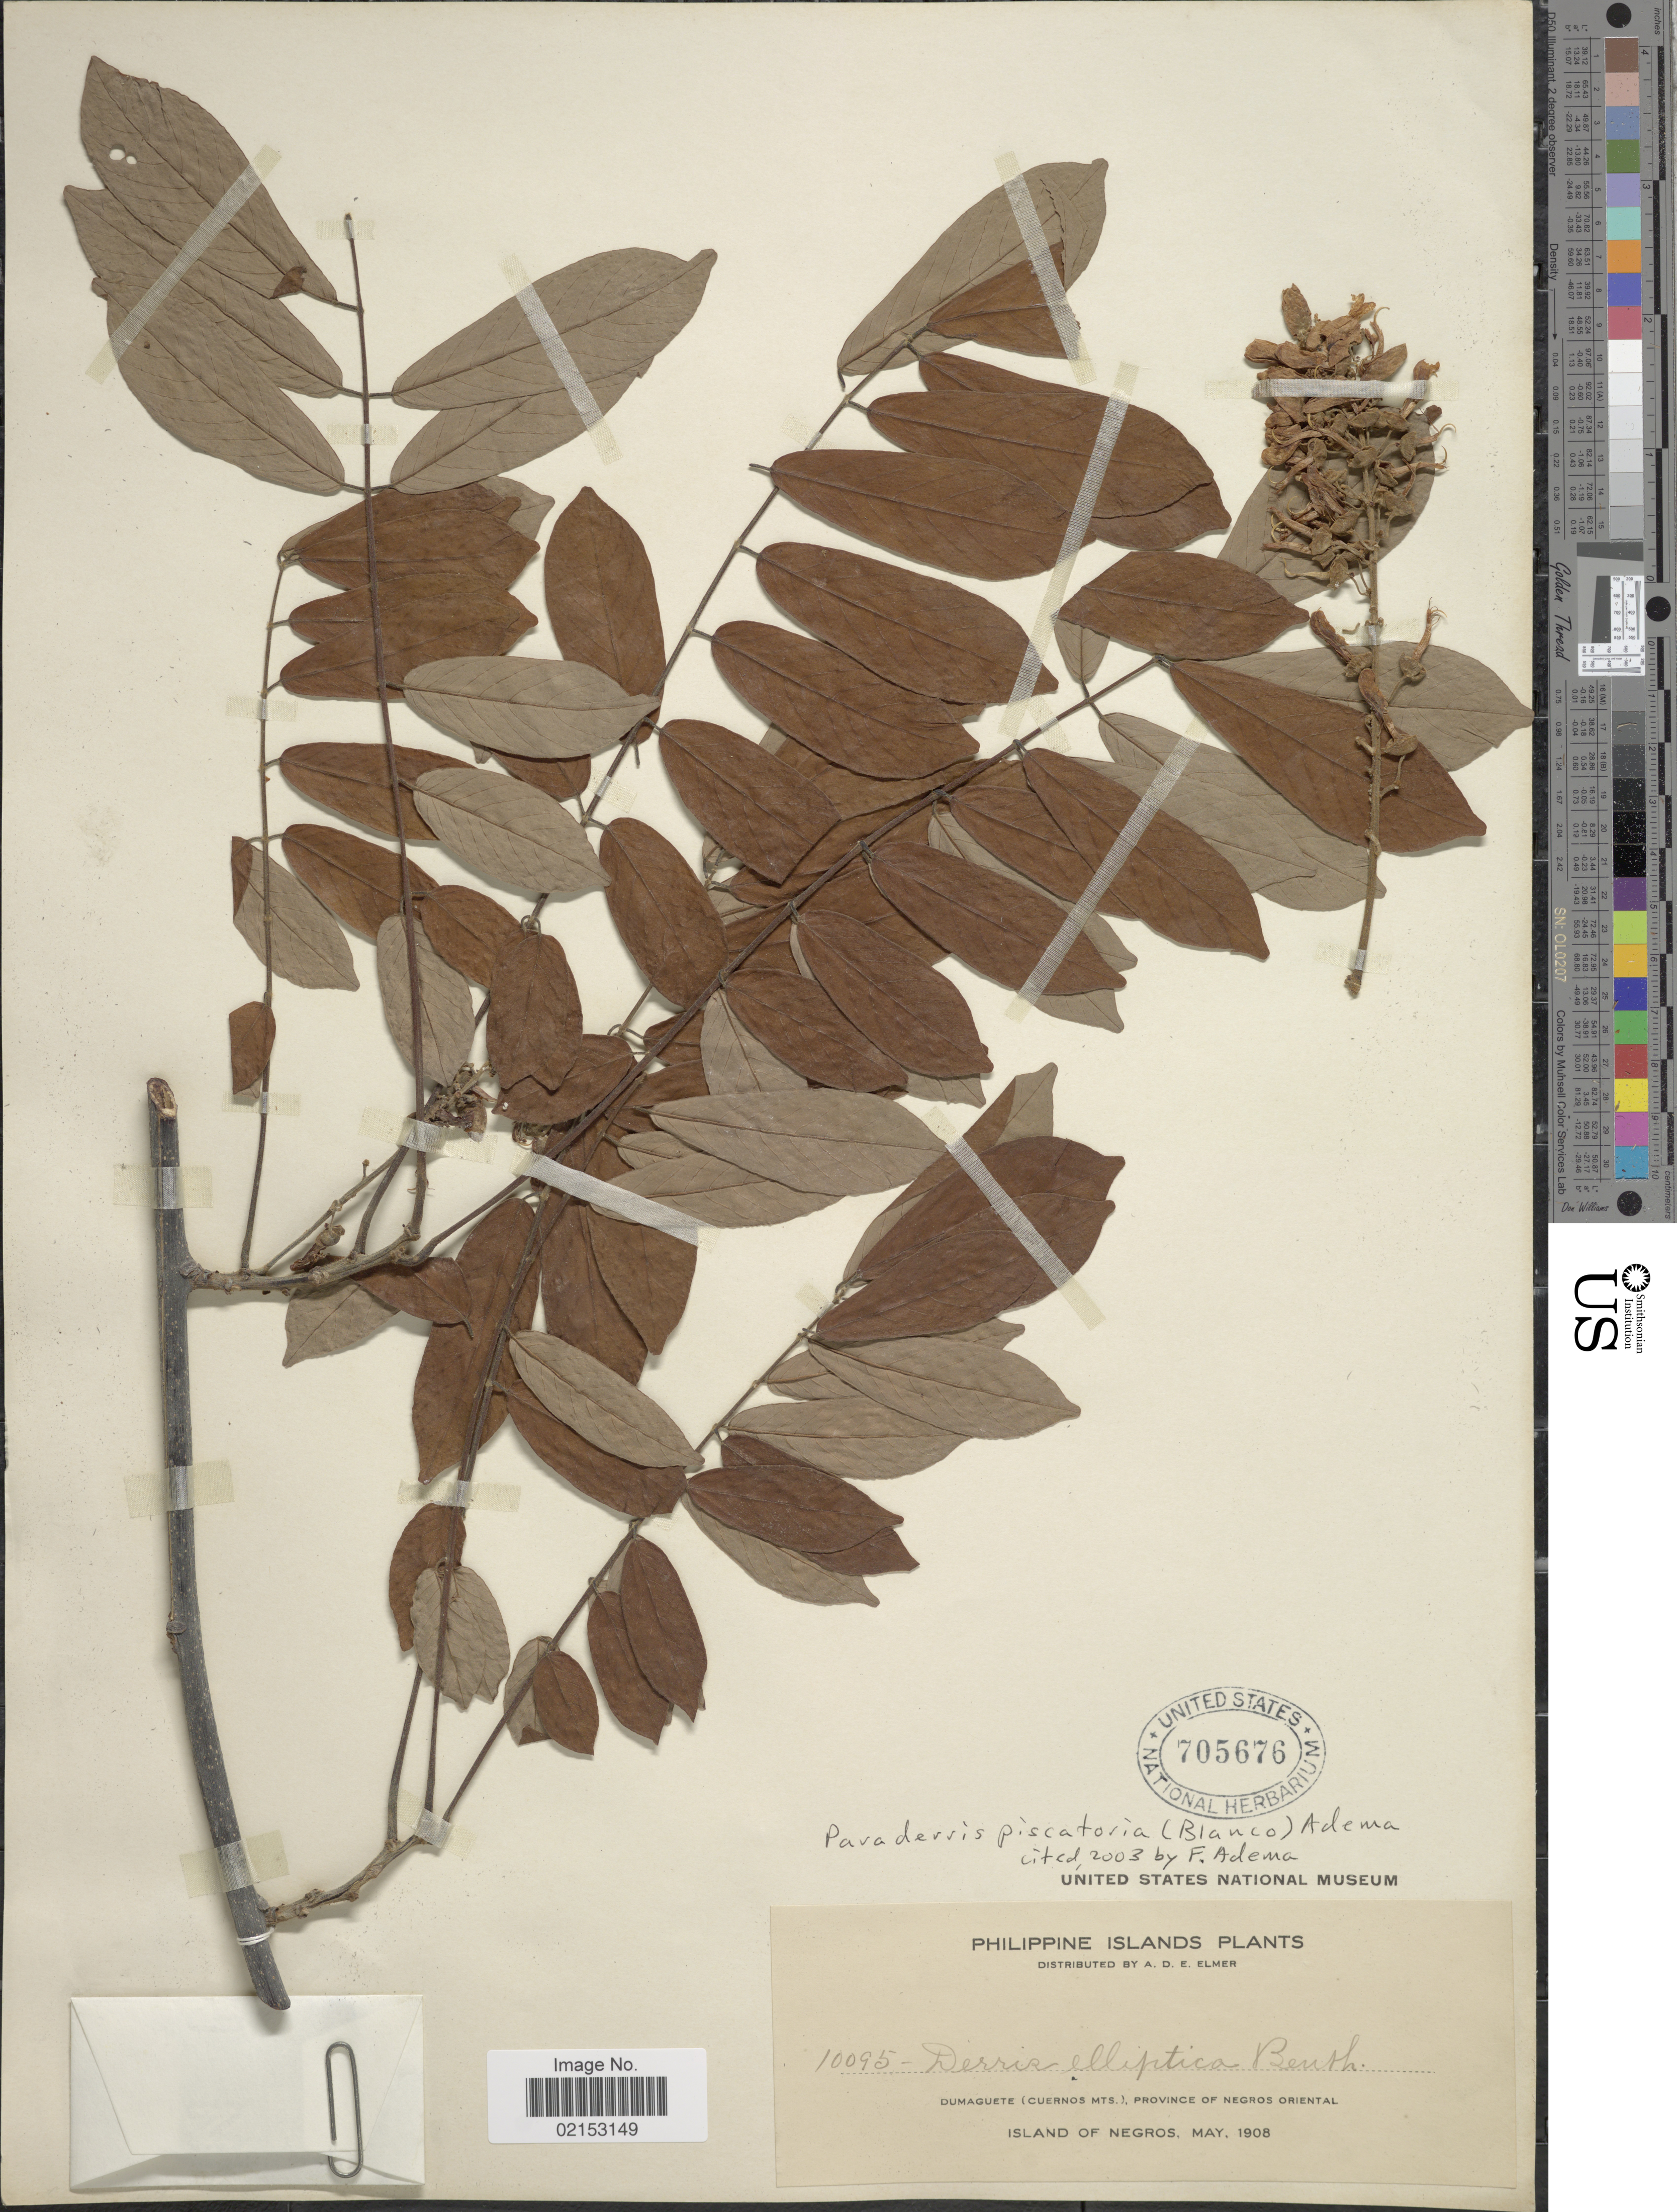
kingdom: Plantae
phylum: Tracheophyta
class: Magnoliopsida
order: Fabales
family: Fabaceae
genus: Derris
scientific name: Derris piscatoria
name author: (Blanco) Sirich. & Adema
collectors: A. D. E. Elmer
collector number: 10095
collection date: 1908-05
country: Philippines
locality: Philippine Islands, Dumaguete (Cuernos Mts.), Province of Negros Oriental, Island of Negros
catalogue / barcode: US 705676